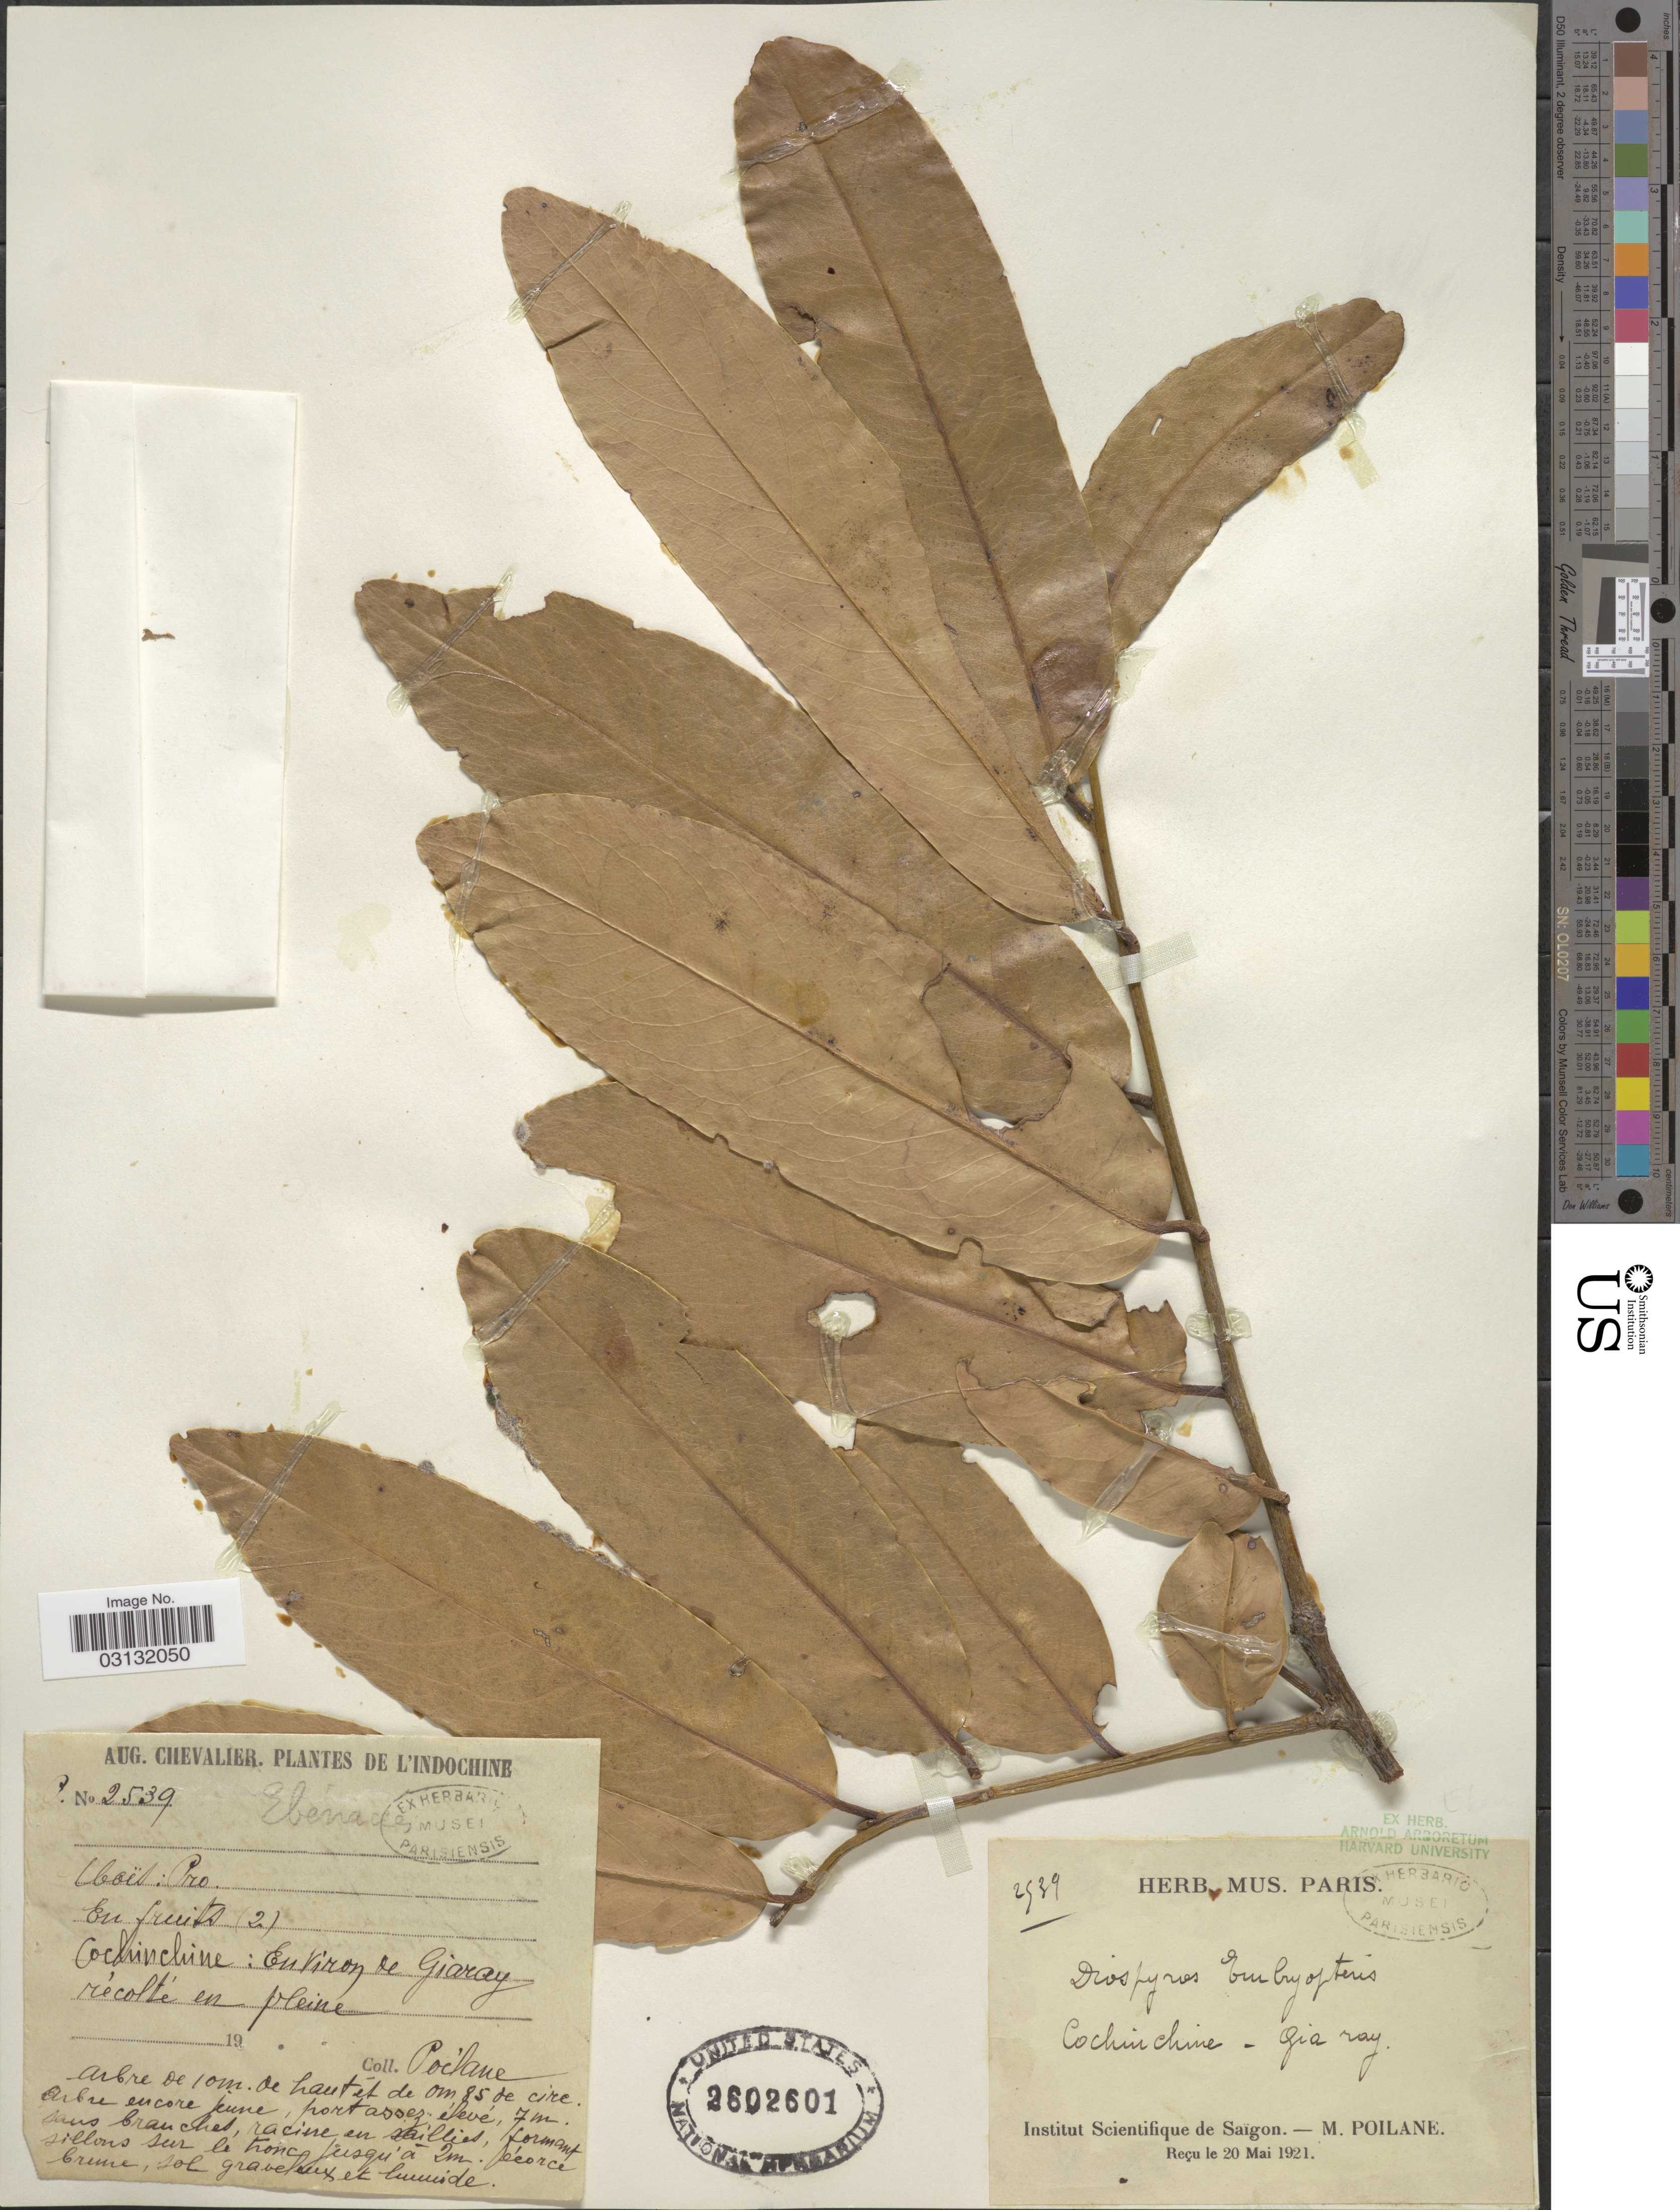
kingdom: Plantae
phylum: Tracheophyta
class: Magnoliopsida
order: Ericales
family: Ebenaceae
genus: Diospyros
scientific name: Diospyros malabarica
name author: (Desr.) Kostel.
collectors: M. Poilane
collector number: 2539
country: Vietnam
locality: L'Indochine, Cochinchine: Environ de Giaray récolte en pleine.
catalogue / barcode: US 2602601